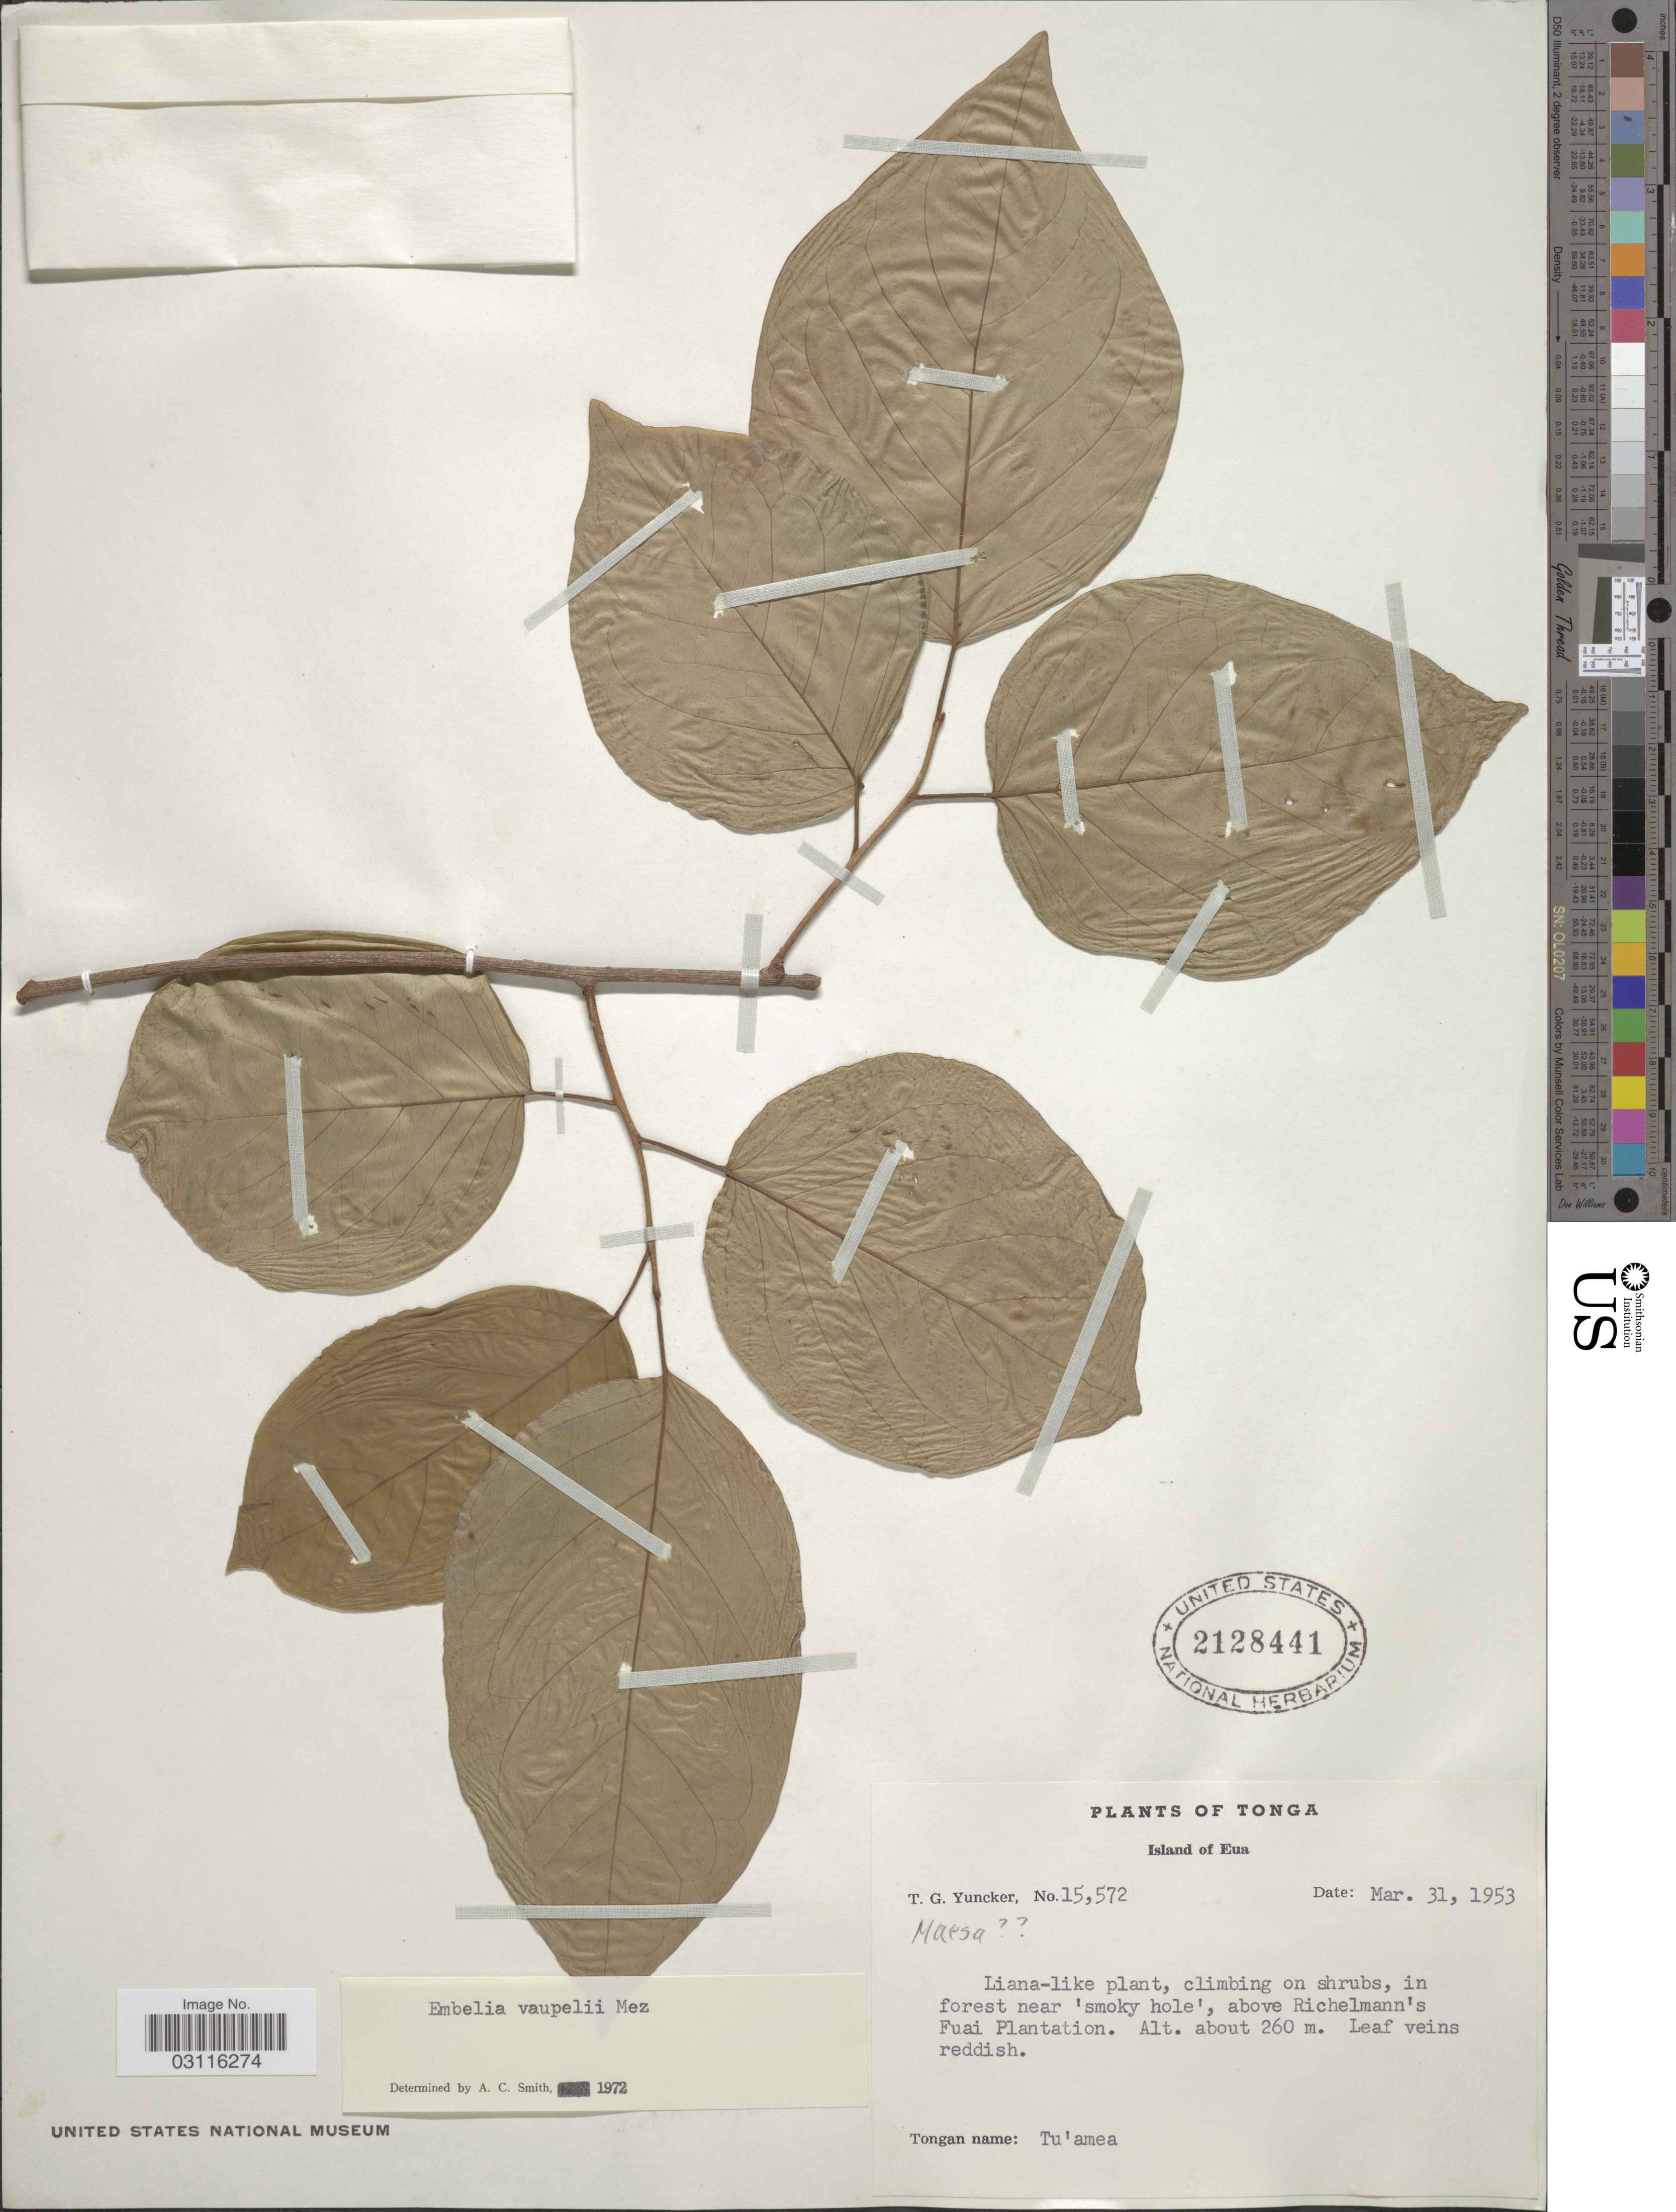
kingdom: Plantae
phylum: Tracheophyta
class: Magnoliopsida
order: Ericales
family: Primulaceae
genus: Embelia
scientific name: Embelia vaupelii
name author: Mez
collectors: T. G. Yuncker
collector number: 15572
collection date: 1953-03-31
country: Tonga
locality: Island of Eua. Above Richelmann's Fuai Plantation.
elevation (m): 260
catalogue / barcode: US 2128441